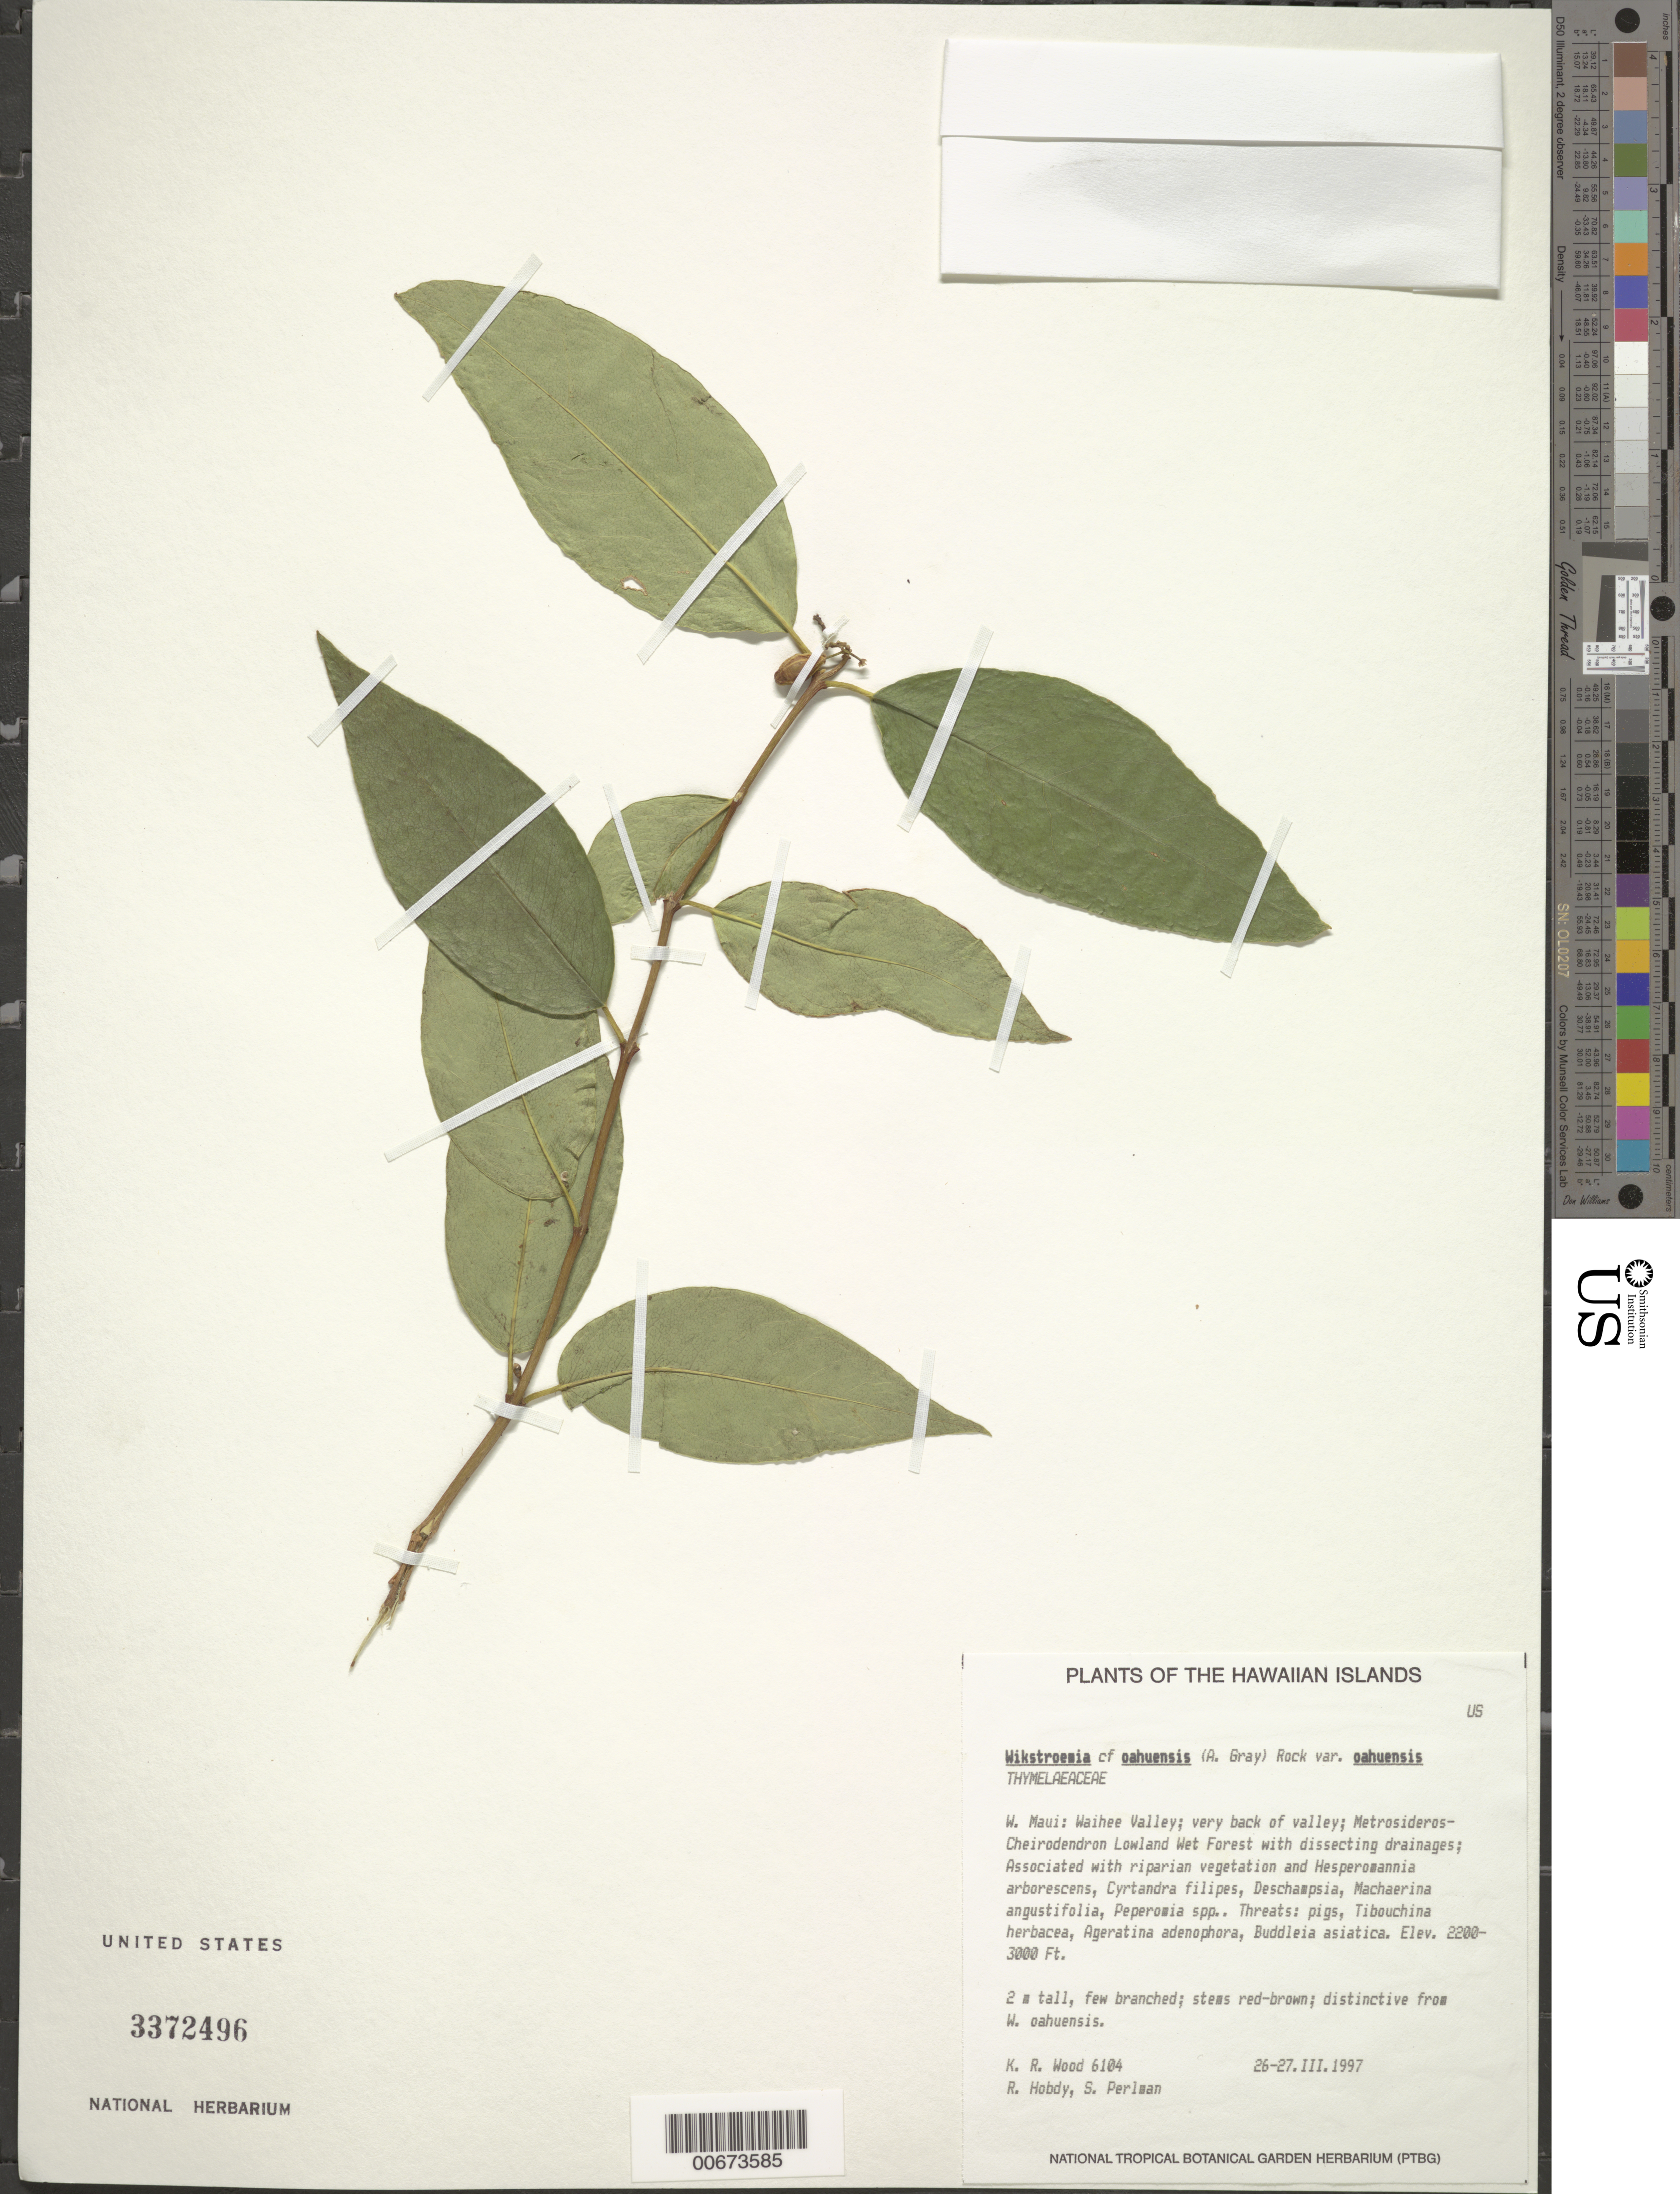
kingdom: Plantae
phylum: Tracheophyta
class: Magnoliopsida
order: Malvales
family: Thymelaeaceae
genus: Wikstroemia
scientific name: Wikstroemia oahuensis var. oahuensis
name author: (A. Gray) Rock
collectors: K. R. Wood, R. Hobdy & S. P. Perlman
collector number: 6104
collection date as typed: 26 Mar 1997 to 27 Mar 1997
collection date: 1997-03-26/1997-03-27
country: United States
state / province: Hawaii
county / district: Maui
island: Maui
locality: West Maui, Waihe'e valley, very back of valley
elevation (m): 671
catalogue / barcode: US 3372496